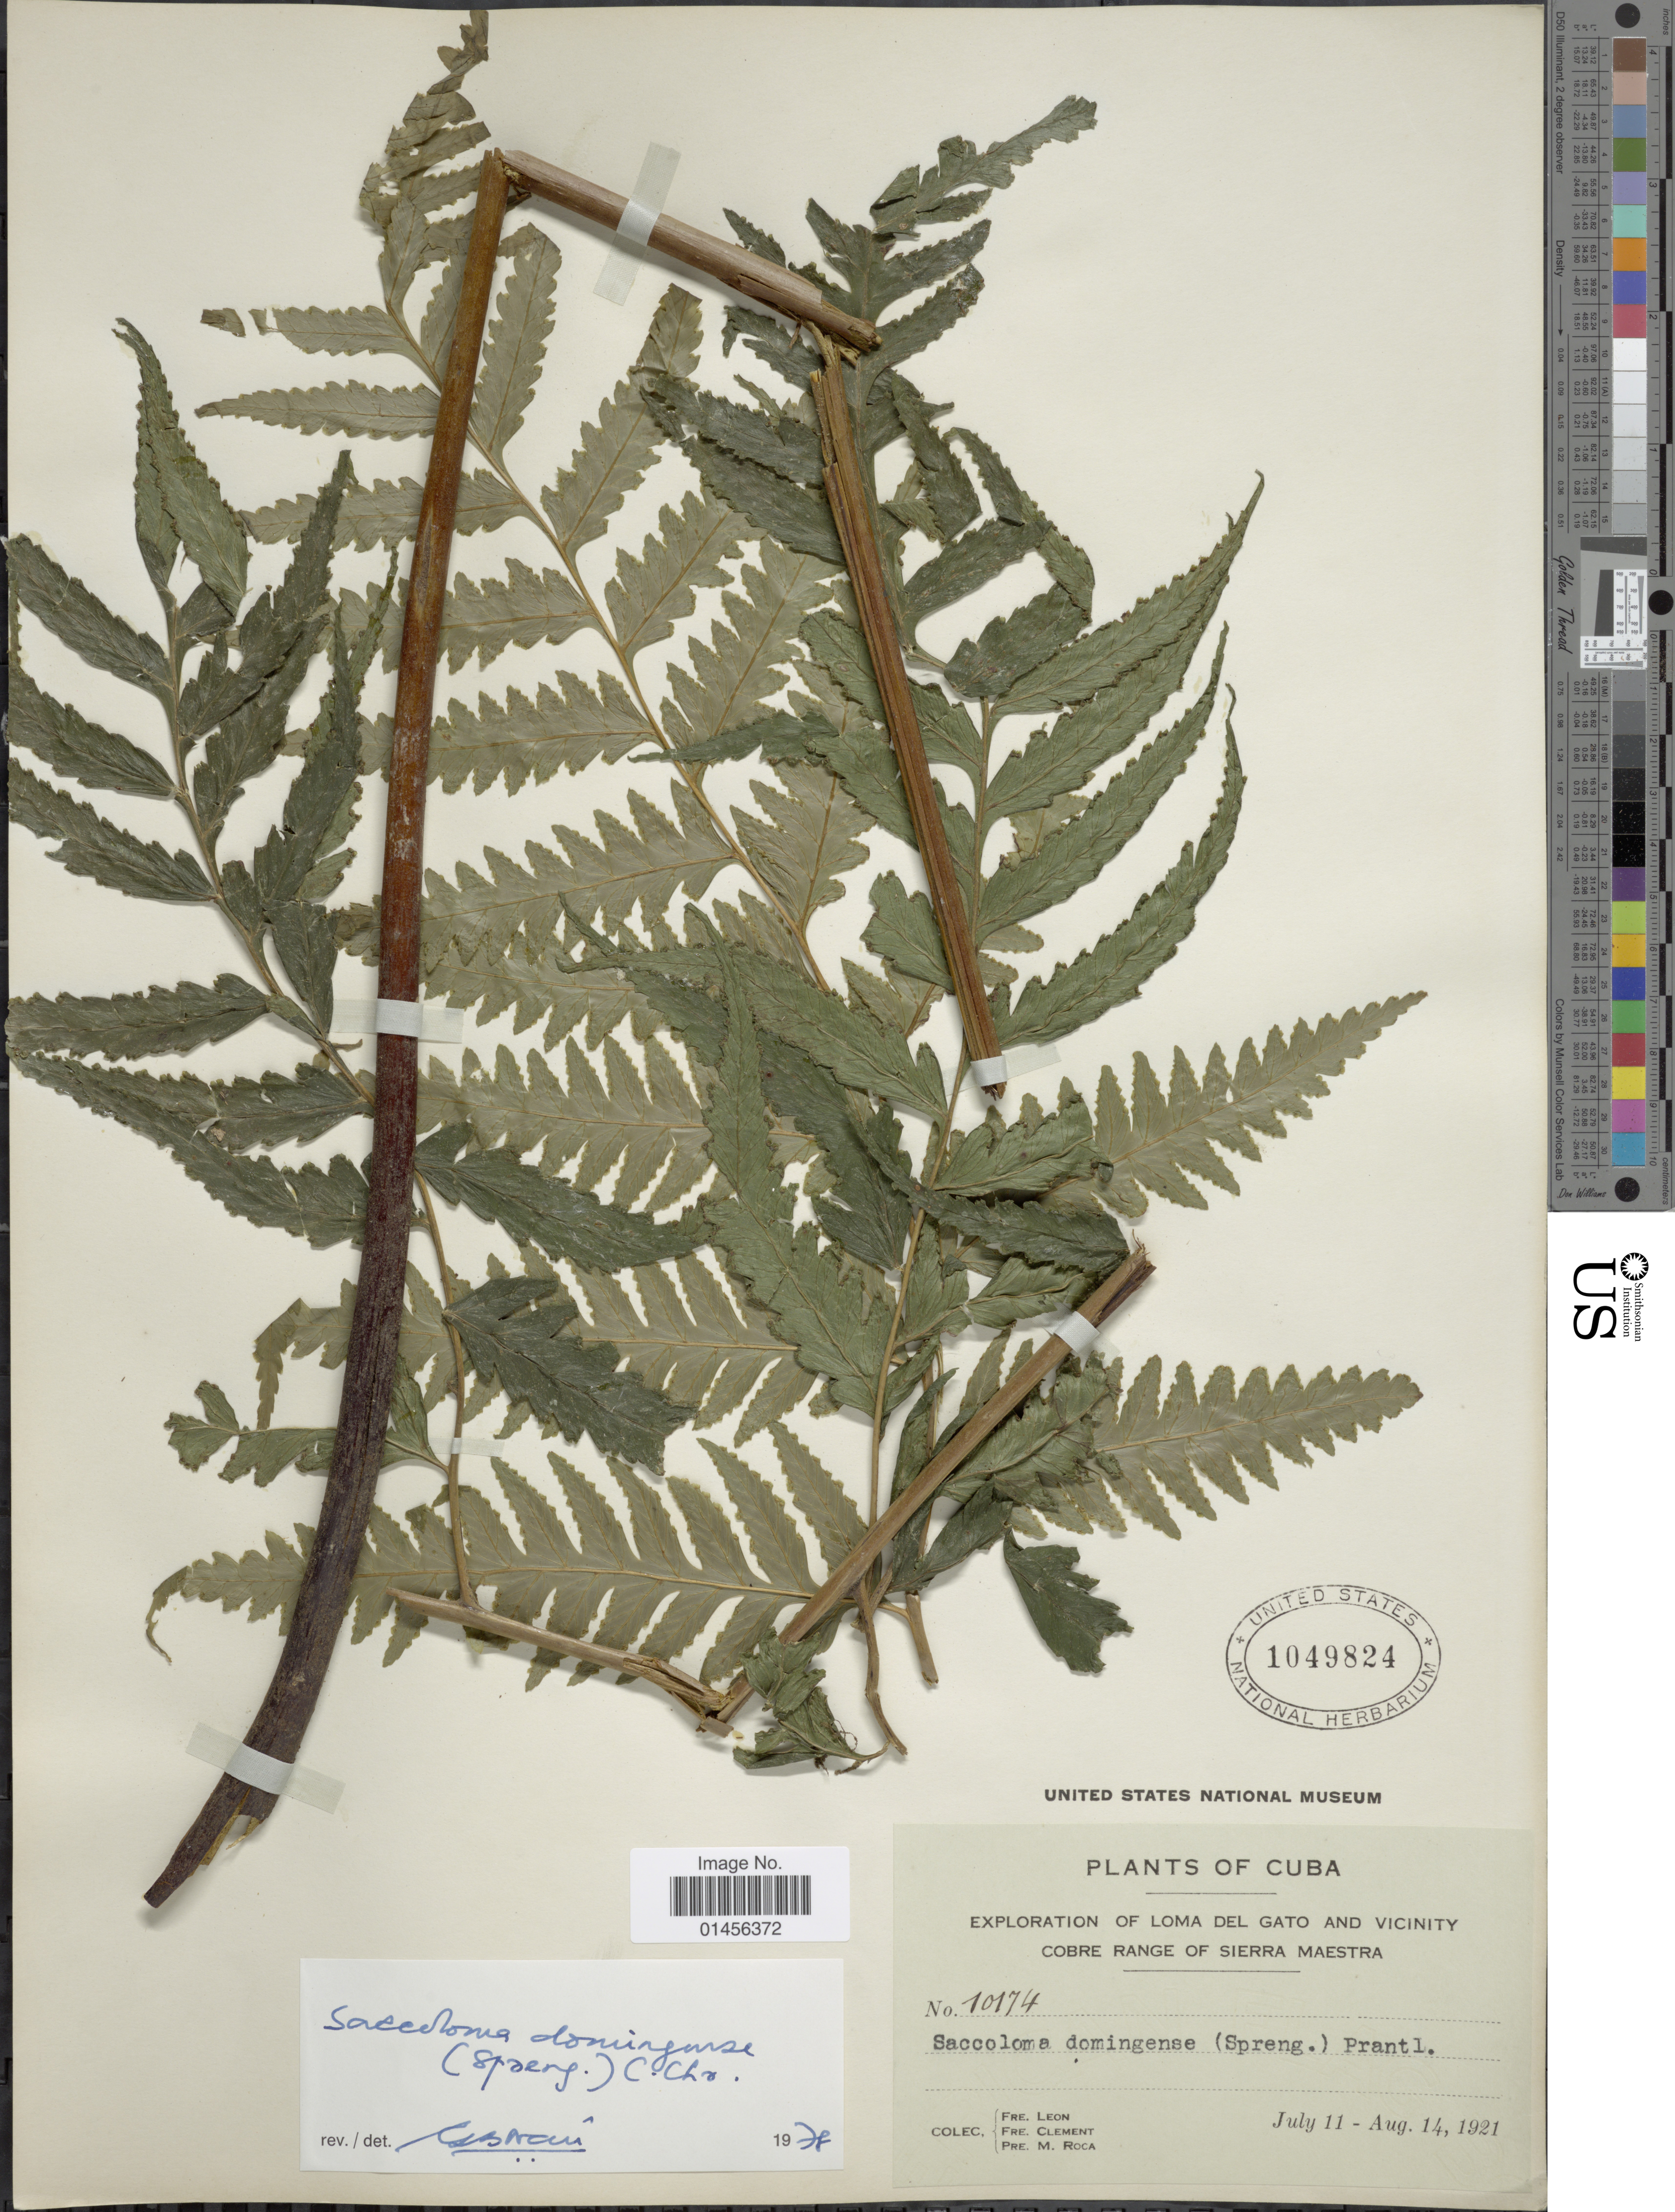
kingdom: Plantae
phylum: Tracheophyta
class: Polypodiopsida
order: Polypodiales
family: Saccolomataceae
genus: Saccoloma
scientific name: Saccoloma domingense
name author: (Spreng.) C. Chr.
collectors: F. Leon, B. Clement & P. Roca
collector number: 10174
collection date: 1921-07-11/1921-08-14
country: Cuba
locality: Loma del Gato and vicinity Cobe Range of Sierra Maestra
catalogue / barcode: US 1049824